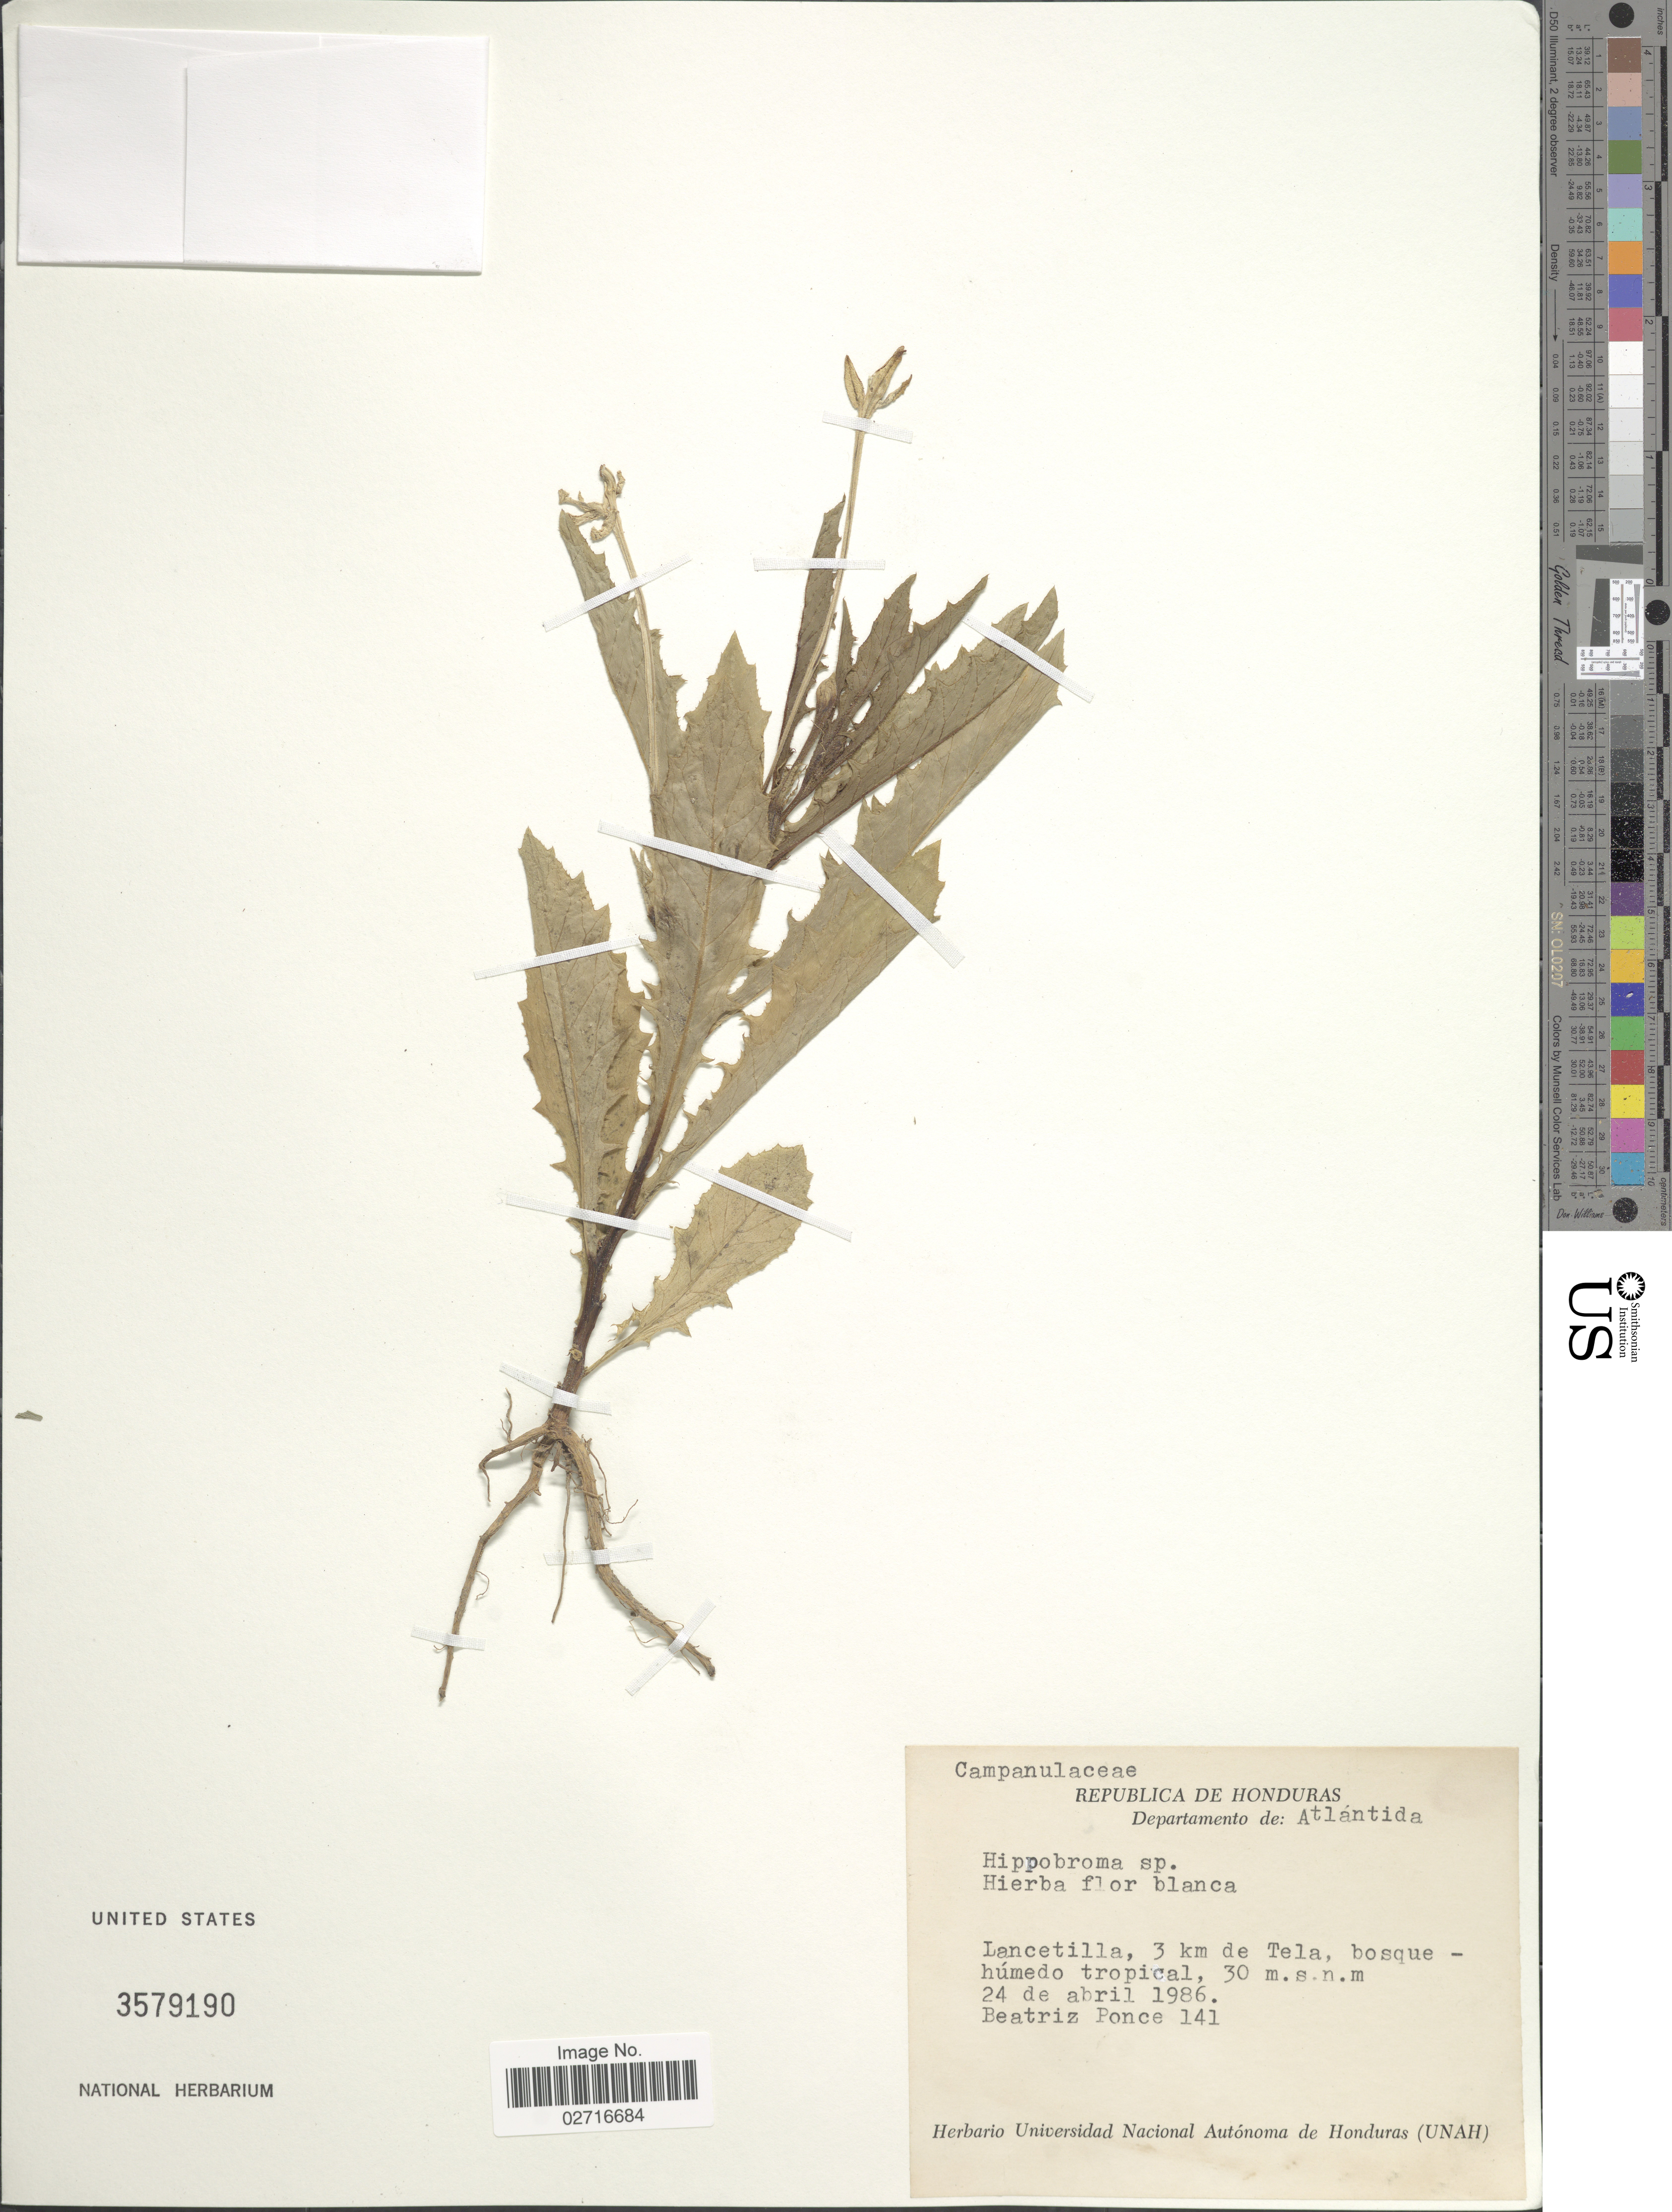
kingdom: Plantae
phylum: Tracheophyta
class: Magnoliopsida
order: Asterales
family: Campanulaceae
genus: Hippobroma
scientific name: Hippobroma longiflora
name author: (L.) G. Don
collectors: B. Ponce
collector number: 141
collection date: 1986-04-24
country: Honduras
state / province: Atlántida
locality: Lancetilla, 3 km de Tela, bosque humedo tropical.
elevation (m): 30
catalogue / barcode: US 3579190